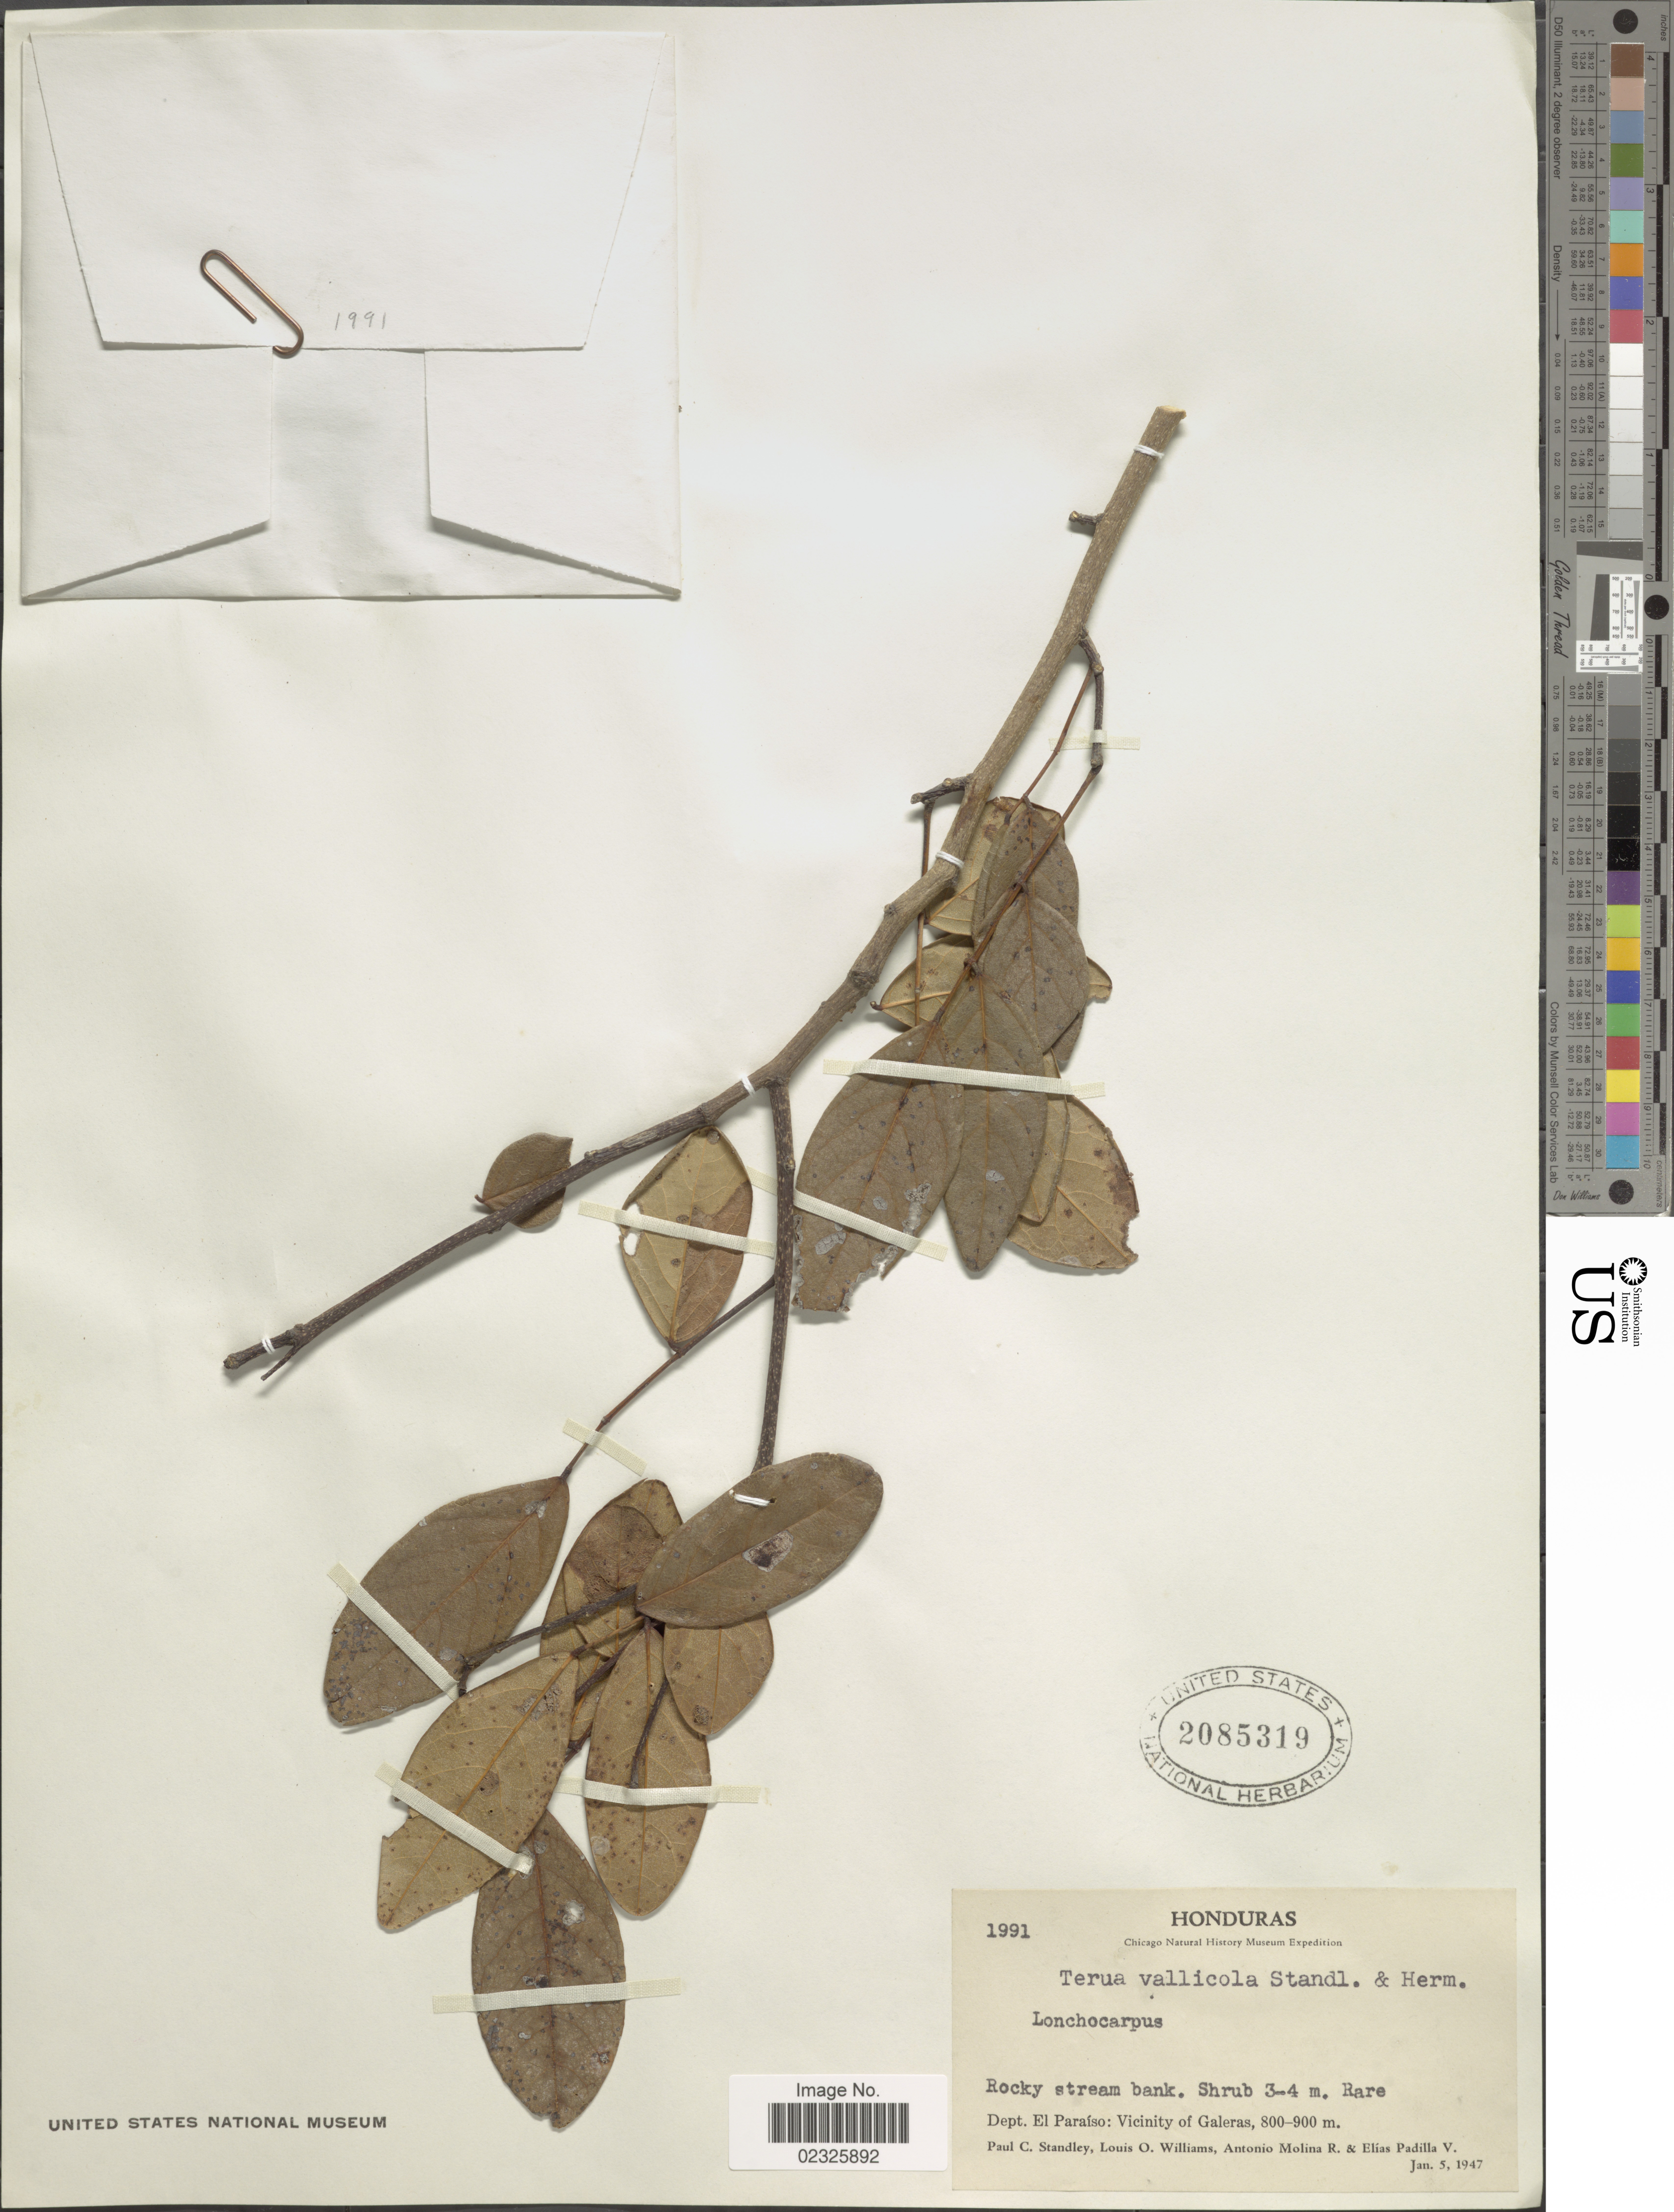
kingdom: Plantae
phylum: Tracheophyta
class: Magnoliopsida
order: Fabales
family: Fabaceae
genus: Lonchocarpus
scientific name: Lonchocarpus vallicola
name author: (Standl. & F.J. Herm.) M. Sousa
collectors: P. C. Standley, L. O. Williams, A. Molina R. & E. Padilla V.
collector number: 1991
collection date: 1947-01-05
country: Honduras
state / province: El Paraíso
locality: Rocky stream bank, Vicinity of Galeras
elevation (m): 800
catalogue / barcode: US 2085319